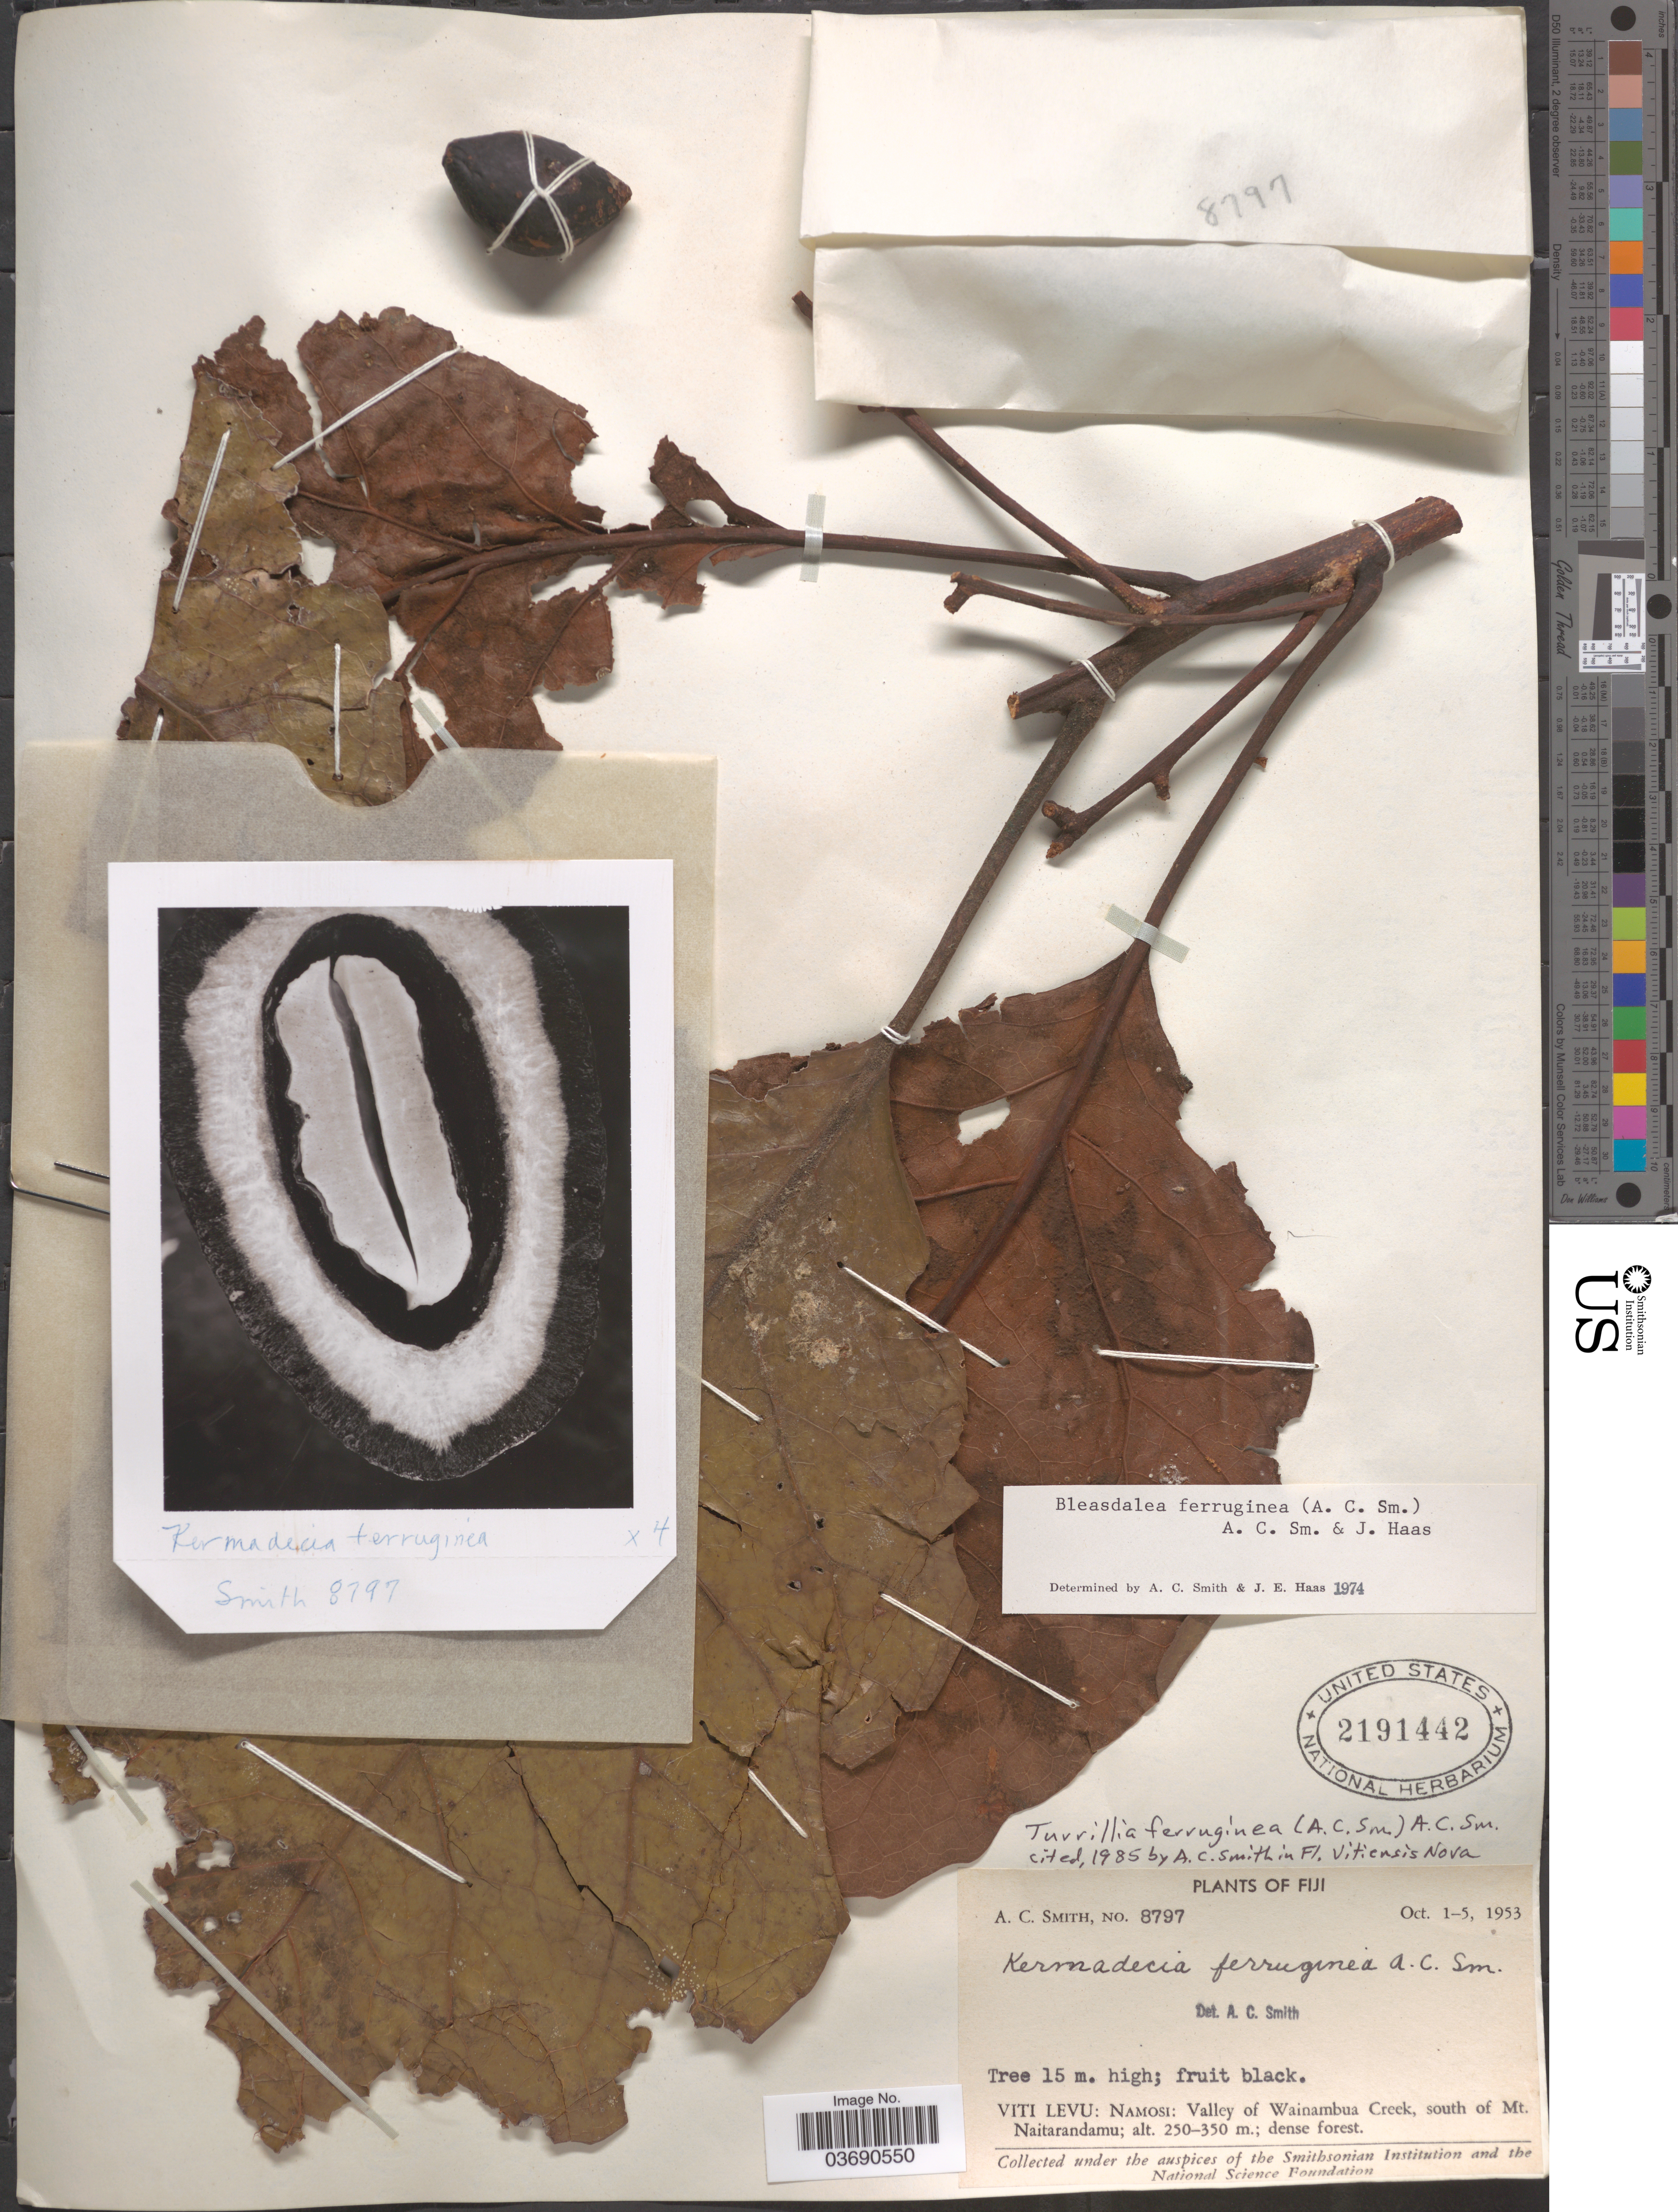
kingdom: Plantae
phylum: Tracheophyta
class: Magnoliopsida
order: Proteales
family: Proteaceae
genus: Turrillia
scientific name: Turrillia ferruginea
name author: (A.C. Sm.) A.C. Sm.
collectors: A. C. Smith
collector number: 8797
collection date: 1953-10-01/1953-10-05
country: Fiji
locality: Viti Levu: Namosi: Valley of Wainambua Creek, south of Mt. Naitarandamu.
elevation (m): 250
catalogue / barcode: US 2191442